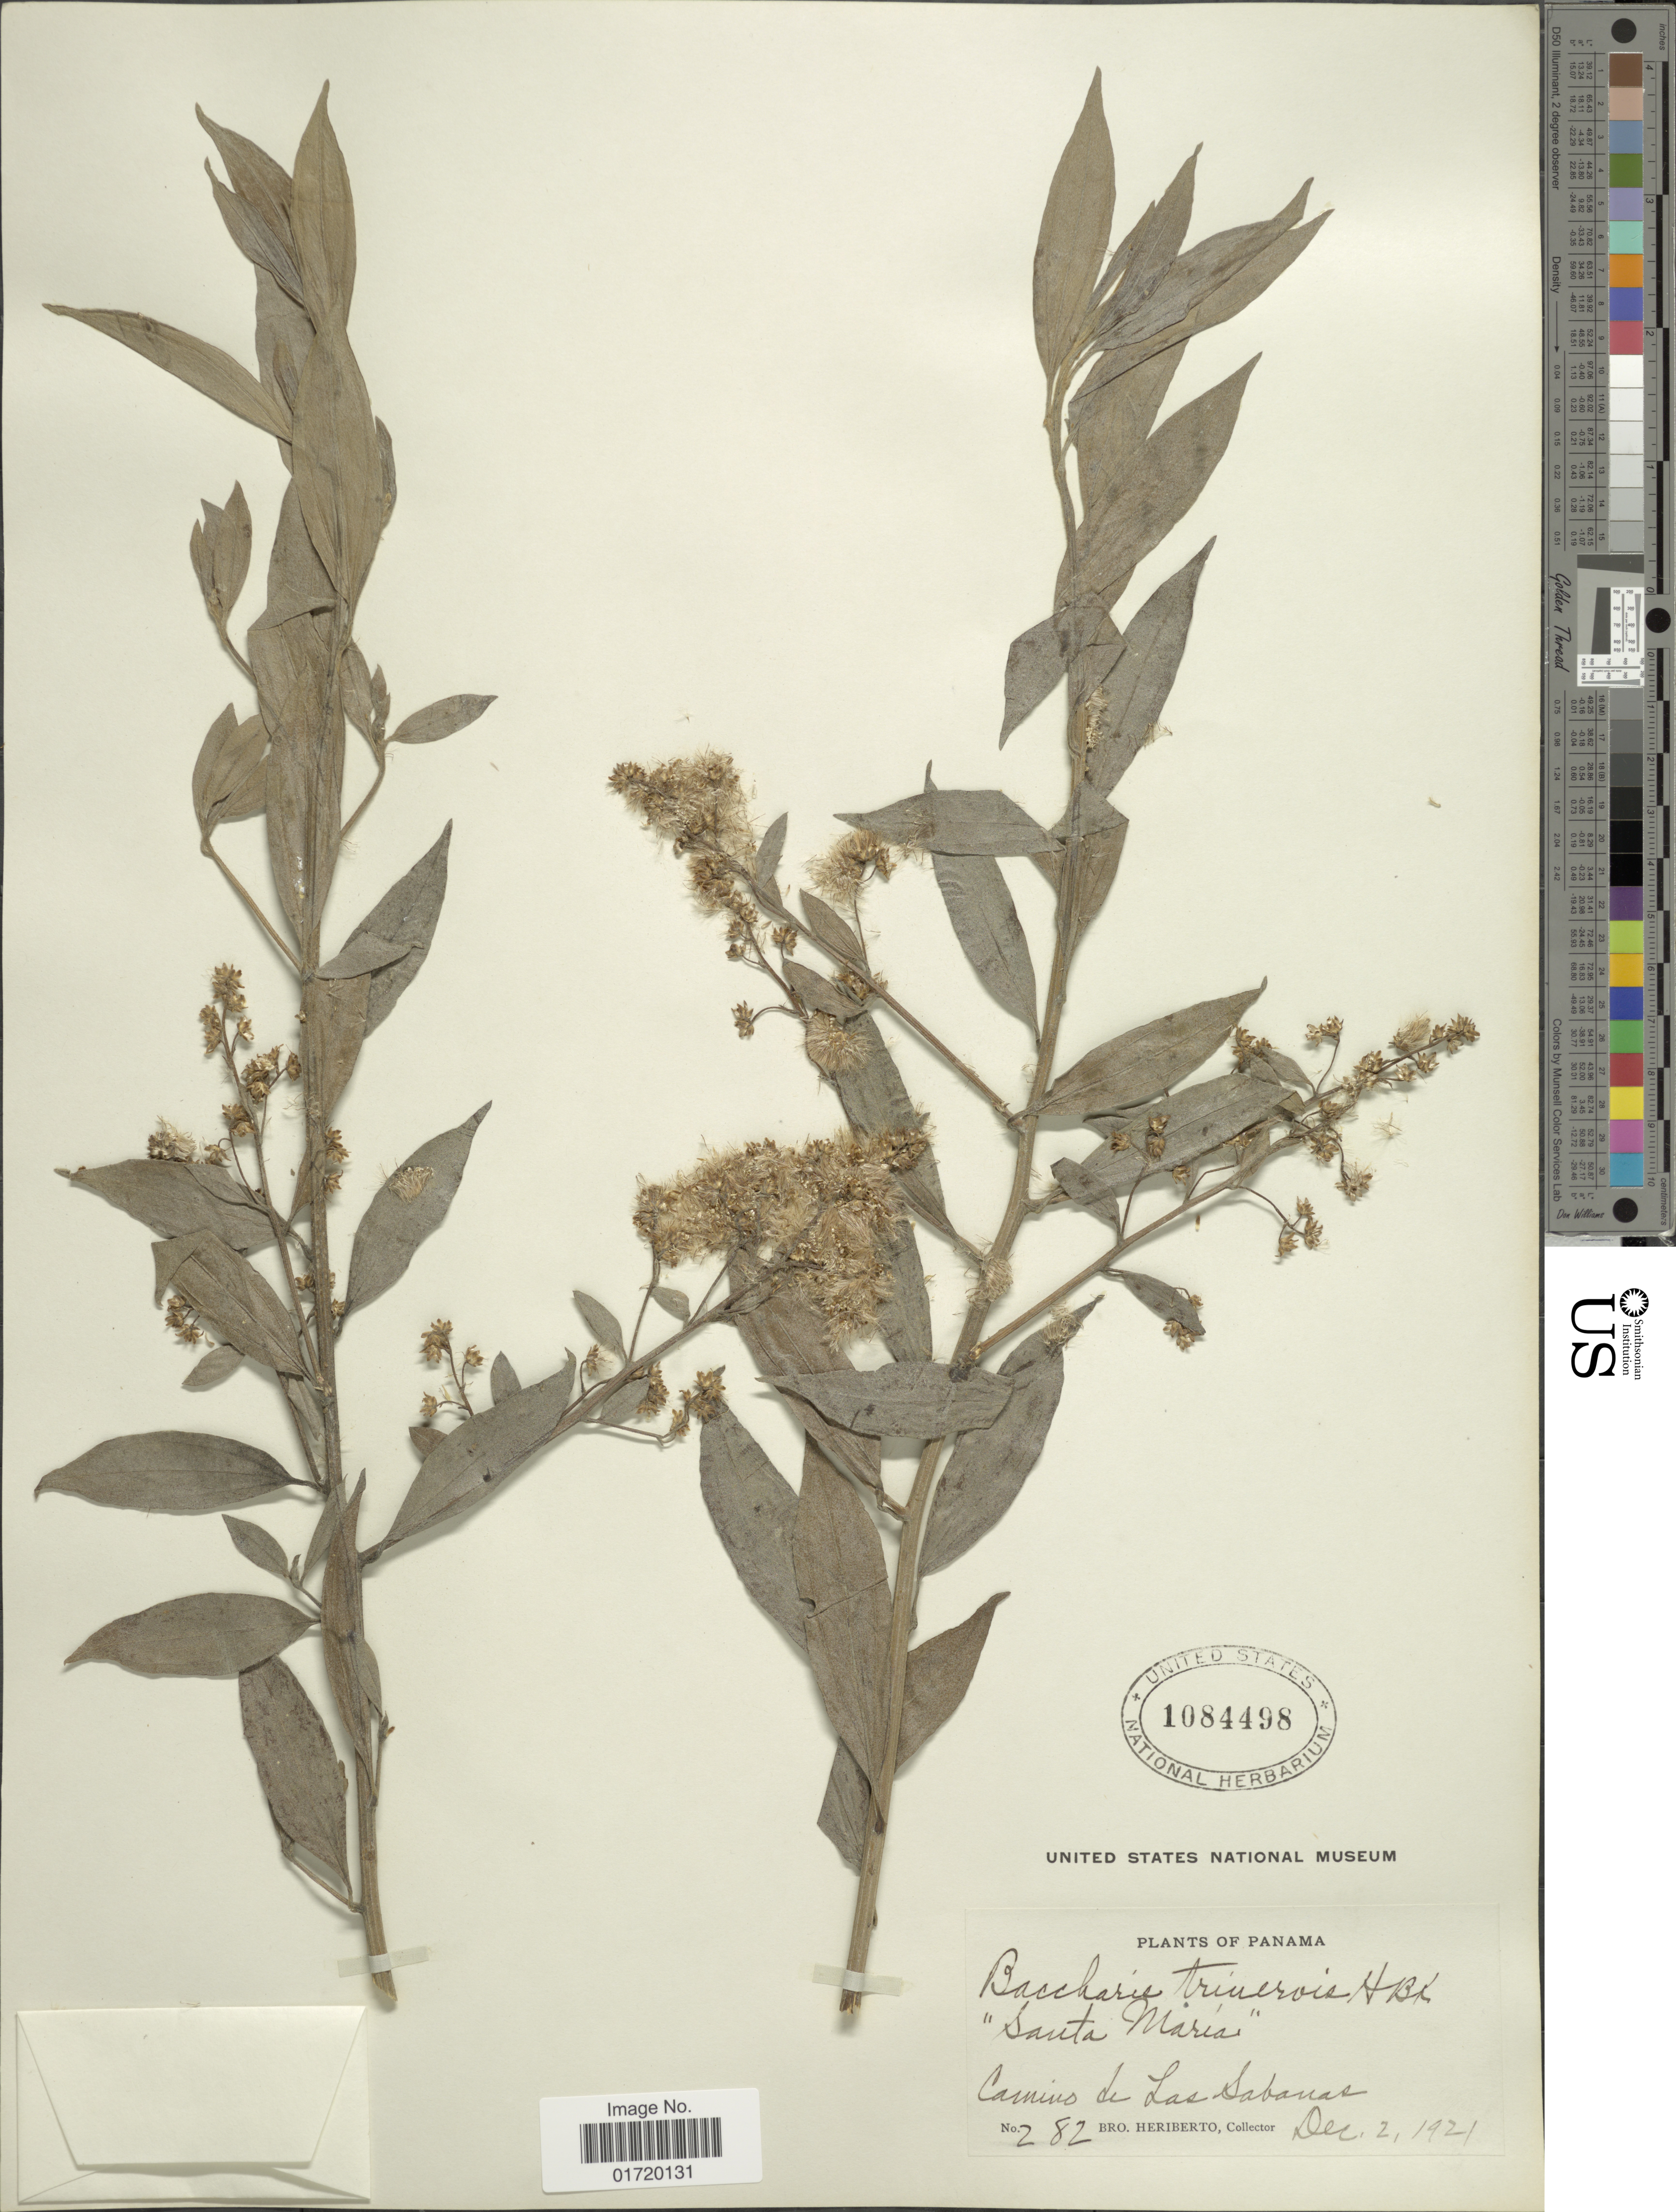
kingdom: Plantae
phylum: Tracheophyta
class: Magnoliopsida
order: Asterales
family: Asteraceae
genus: Baccharis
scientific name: Baccharis trinervis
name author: (Lam.) Pers.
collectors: B. Heriberto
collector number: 282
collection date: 1921-12-02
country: Panama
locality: Santa Maria, Camino de Las Sabanas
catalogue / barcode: US 1084498